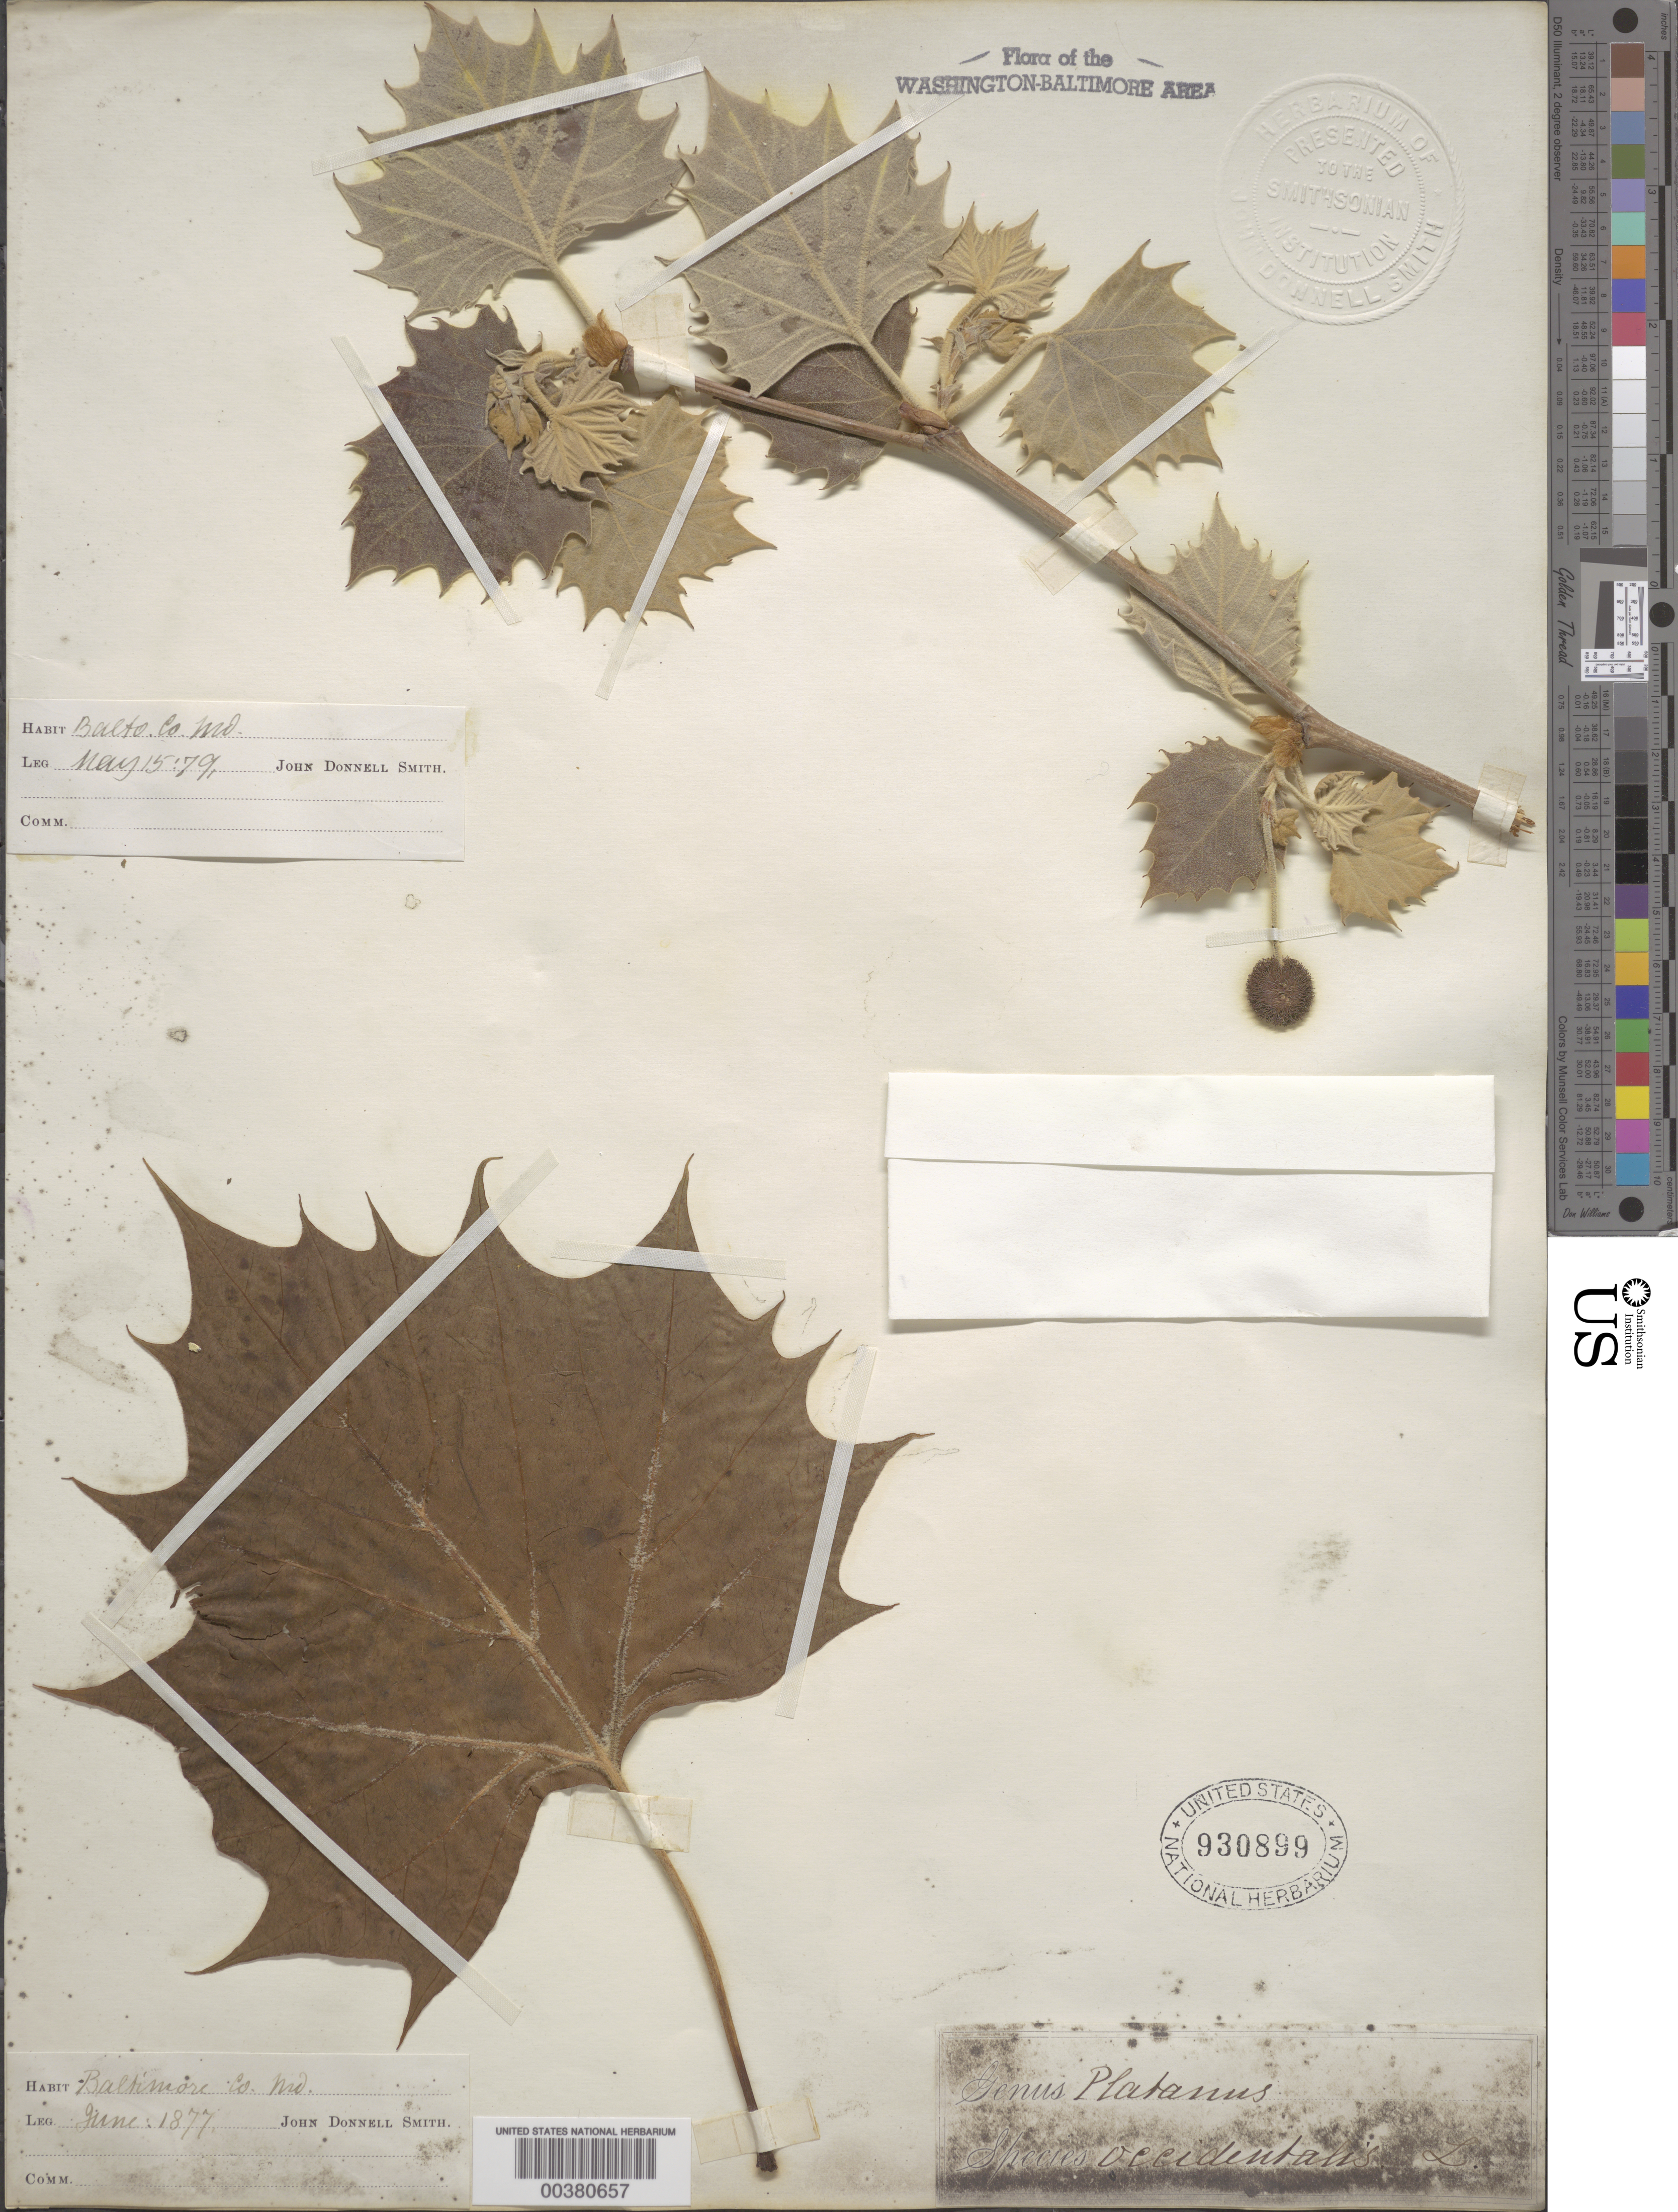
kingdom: Plantae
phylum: Tracheophyta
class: Magnoliopsida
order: Proteales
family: Platanaceae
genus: Platanus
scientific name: Platanus occidentalis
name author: L.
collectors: J. Donnell Smith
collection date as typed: Jun 1877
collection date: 1877-06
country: United States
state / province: Maryland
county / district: Baltimore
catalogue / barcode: US 930899